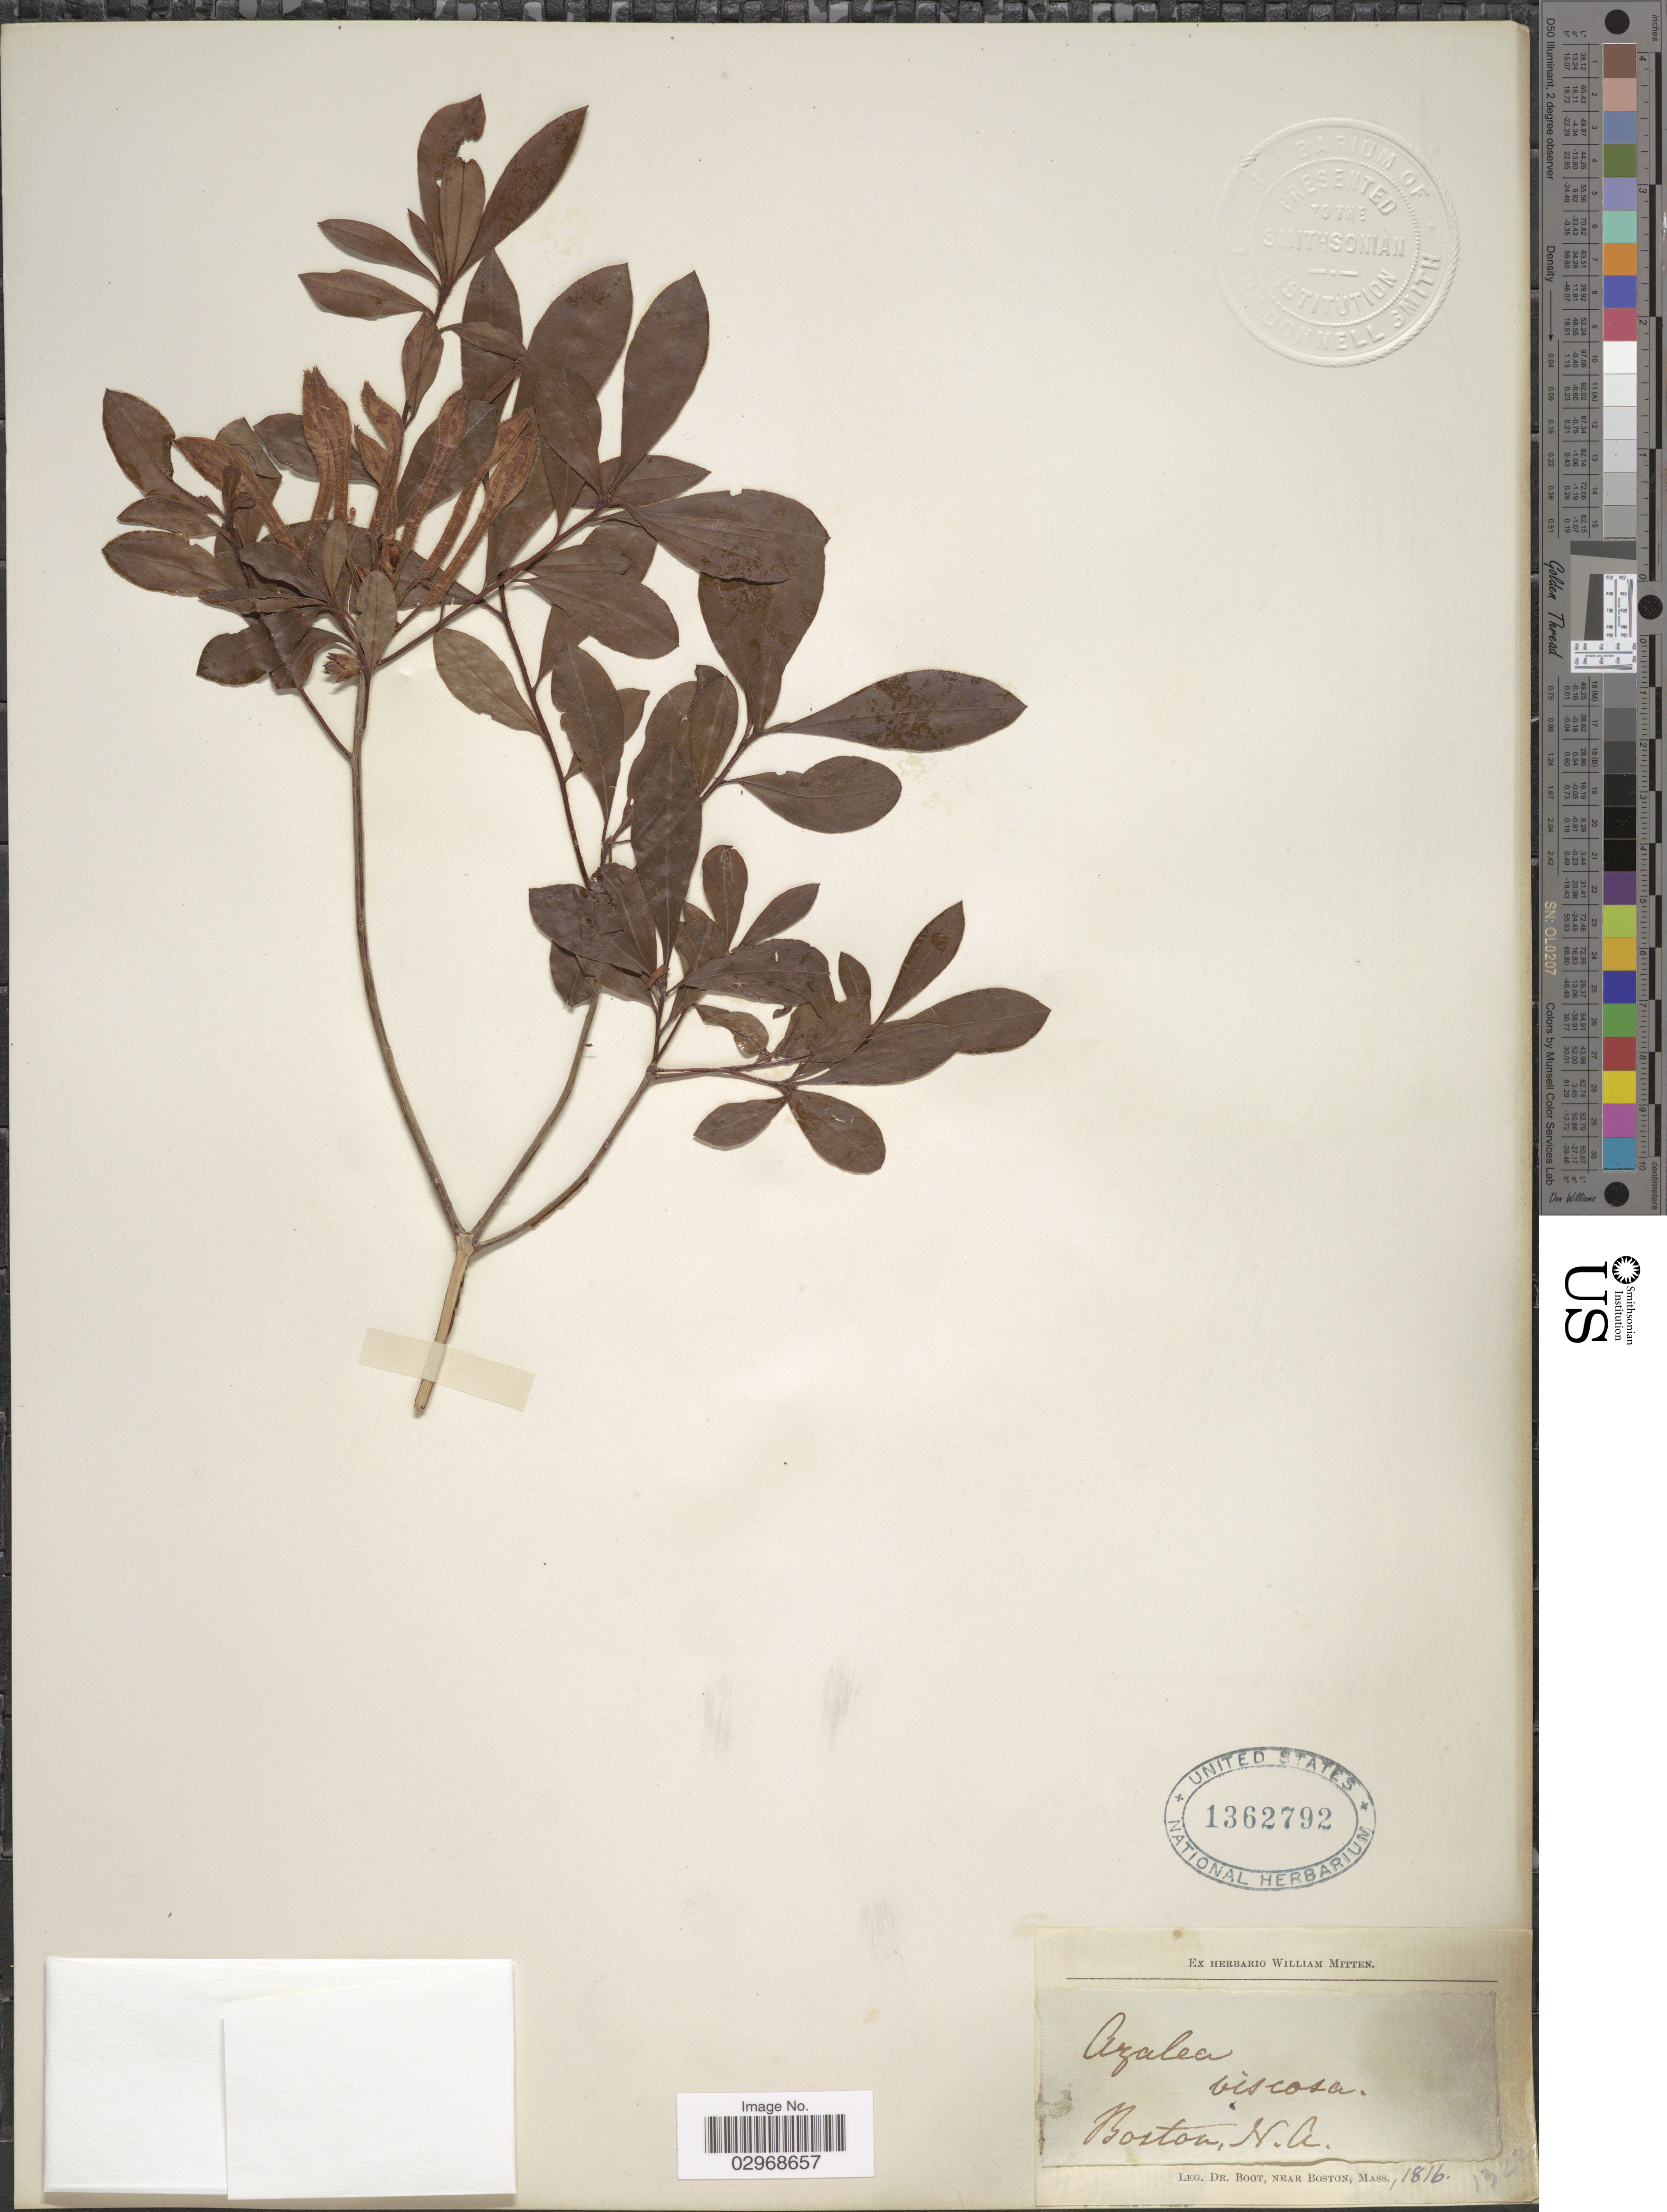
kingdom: Plantae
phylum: Tracheophyta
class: Magnoliopsida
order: Ericales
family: Ericaceae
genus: Rhododendron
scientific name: Rhododendron viscosum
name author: (L.) Torr.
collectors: Boot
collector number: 1322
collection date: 1816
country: United States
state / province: Massachusetts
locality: Boston, M.A.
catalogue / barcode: US 1362792